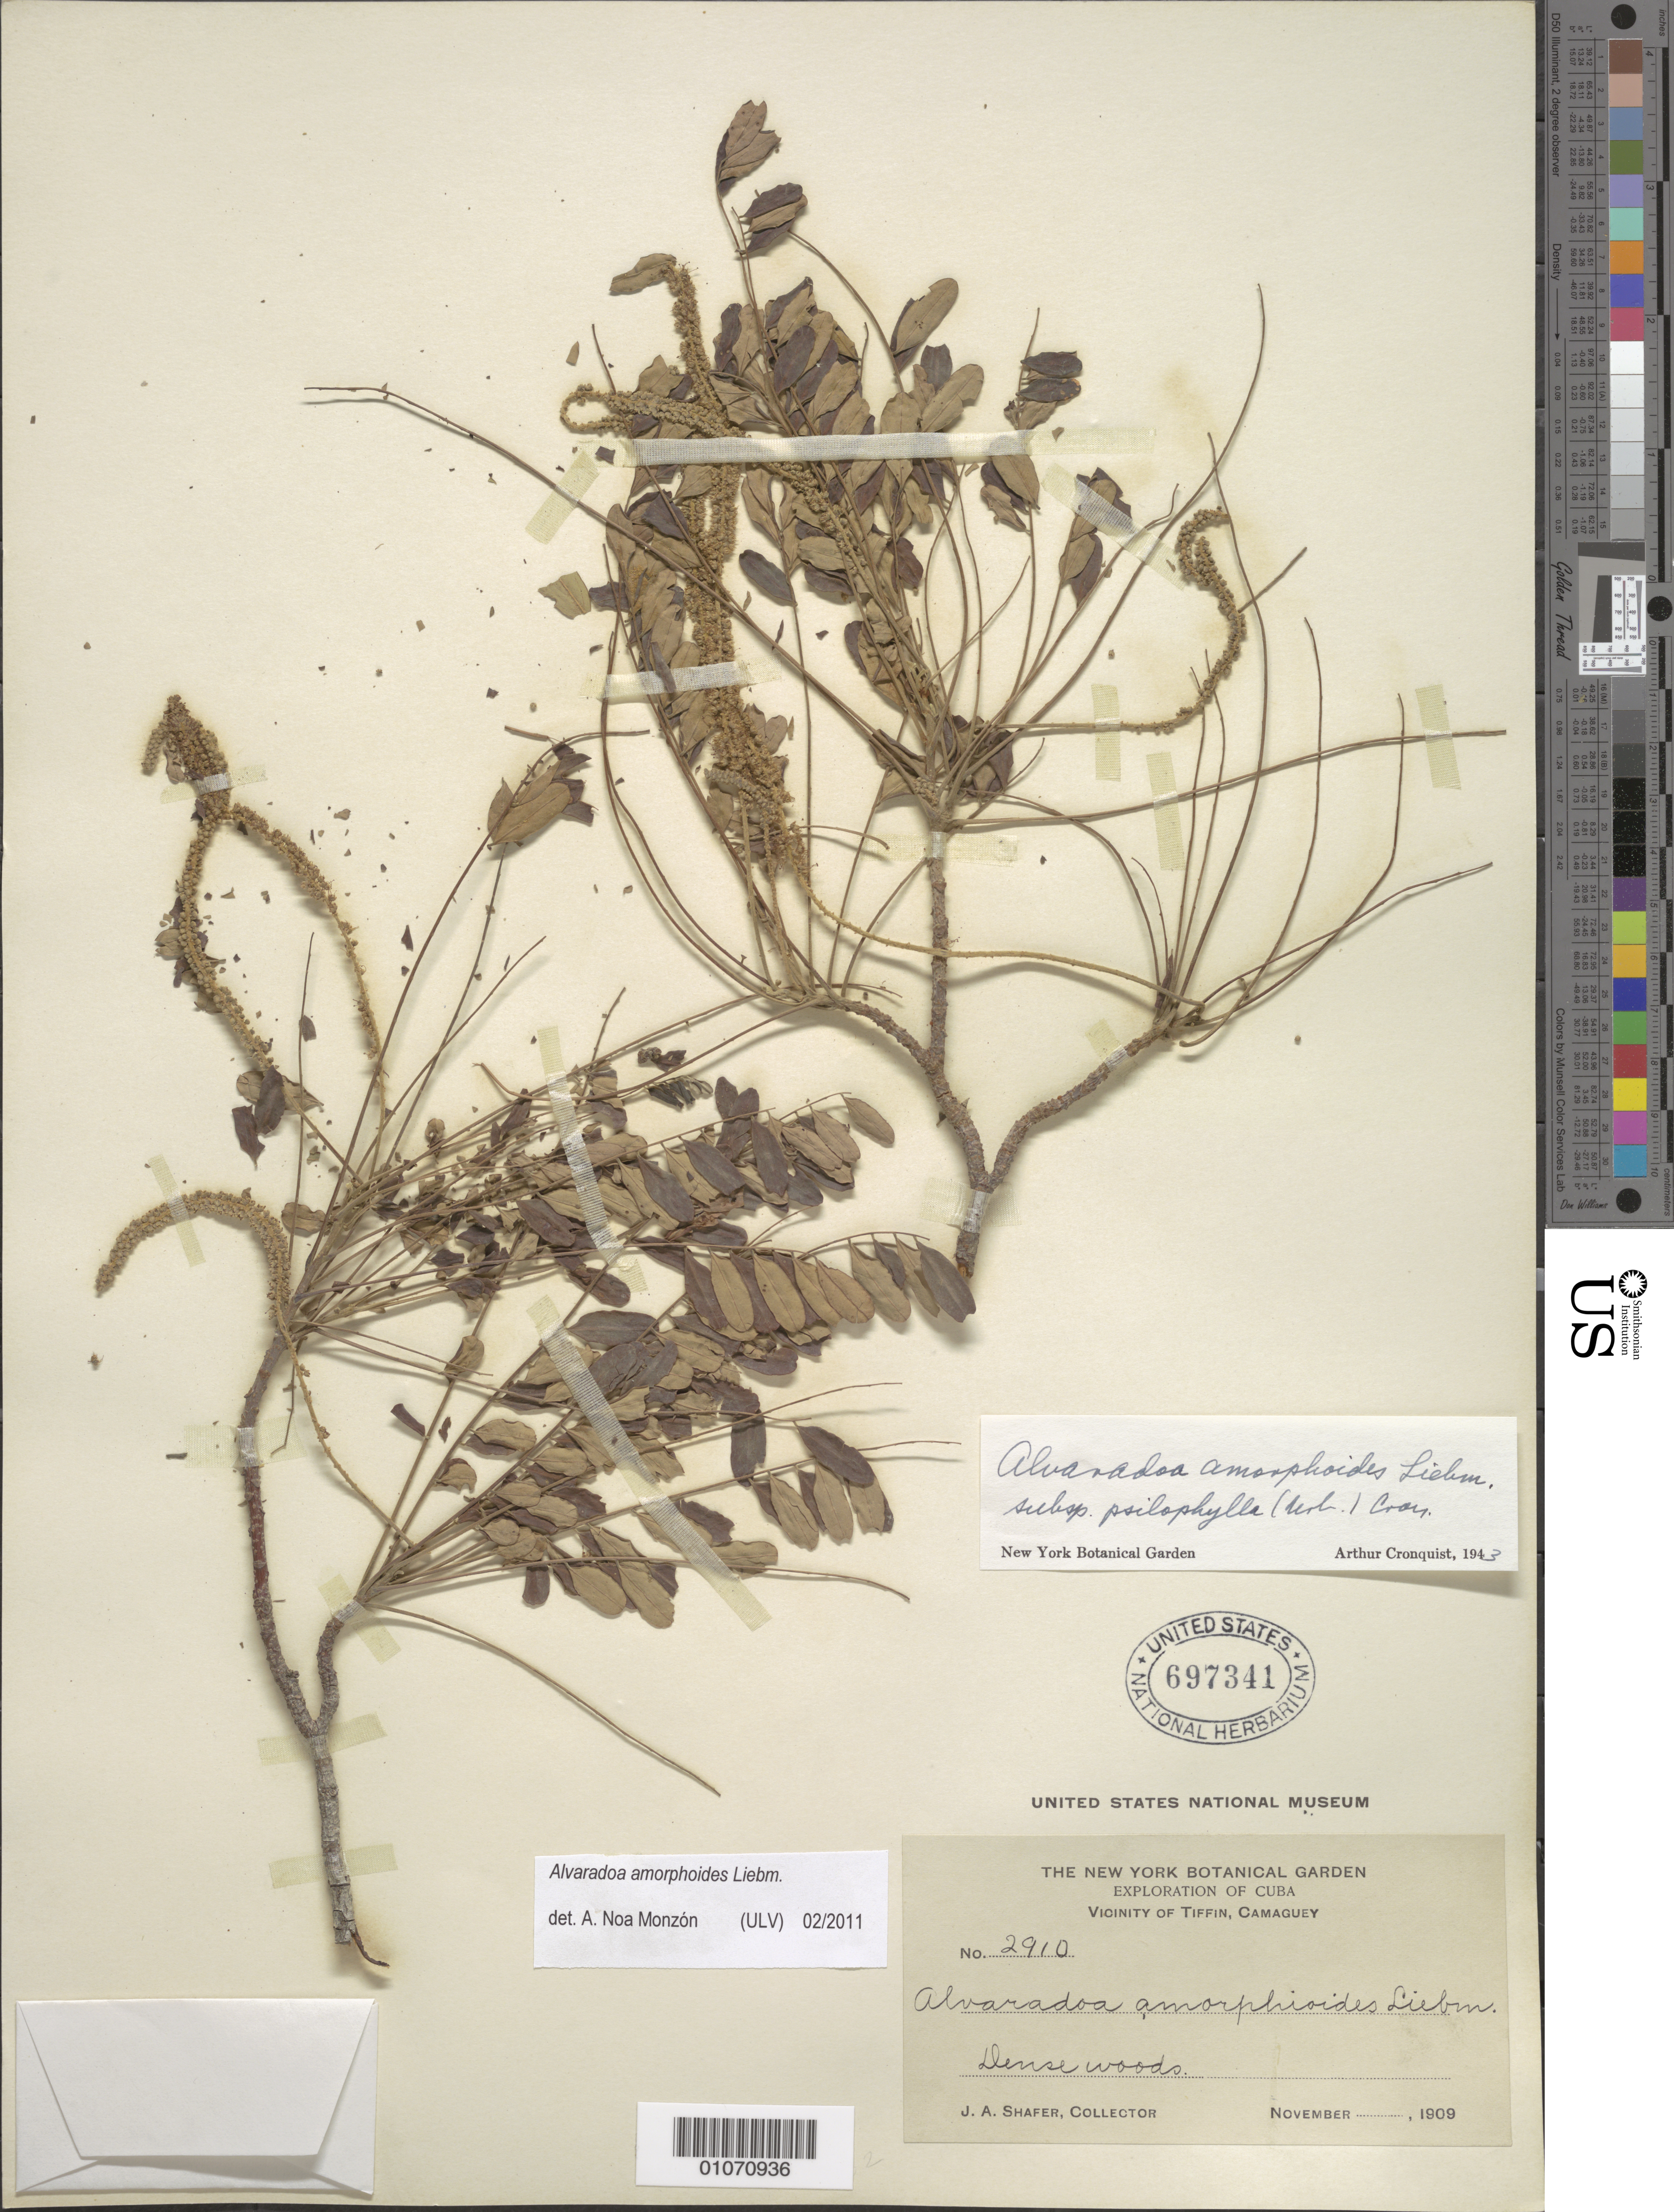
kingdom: Plantae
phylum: Tracheophyta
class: Magnoliopsida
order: Picramniales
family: Picramniaceae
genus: Alvaradoa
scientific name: Alvaradoa amorphoides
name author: Liebm.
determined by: Noa Monzón, A.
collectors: J. A. Shafer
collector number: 2910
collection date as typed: Nov 1909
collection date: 1909-11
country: Cuba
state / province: Camagüey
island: Cuba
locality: Tiffin vicinity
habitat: Dense woods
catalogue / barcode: US 697341